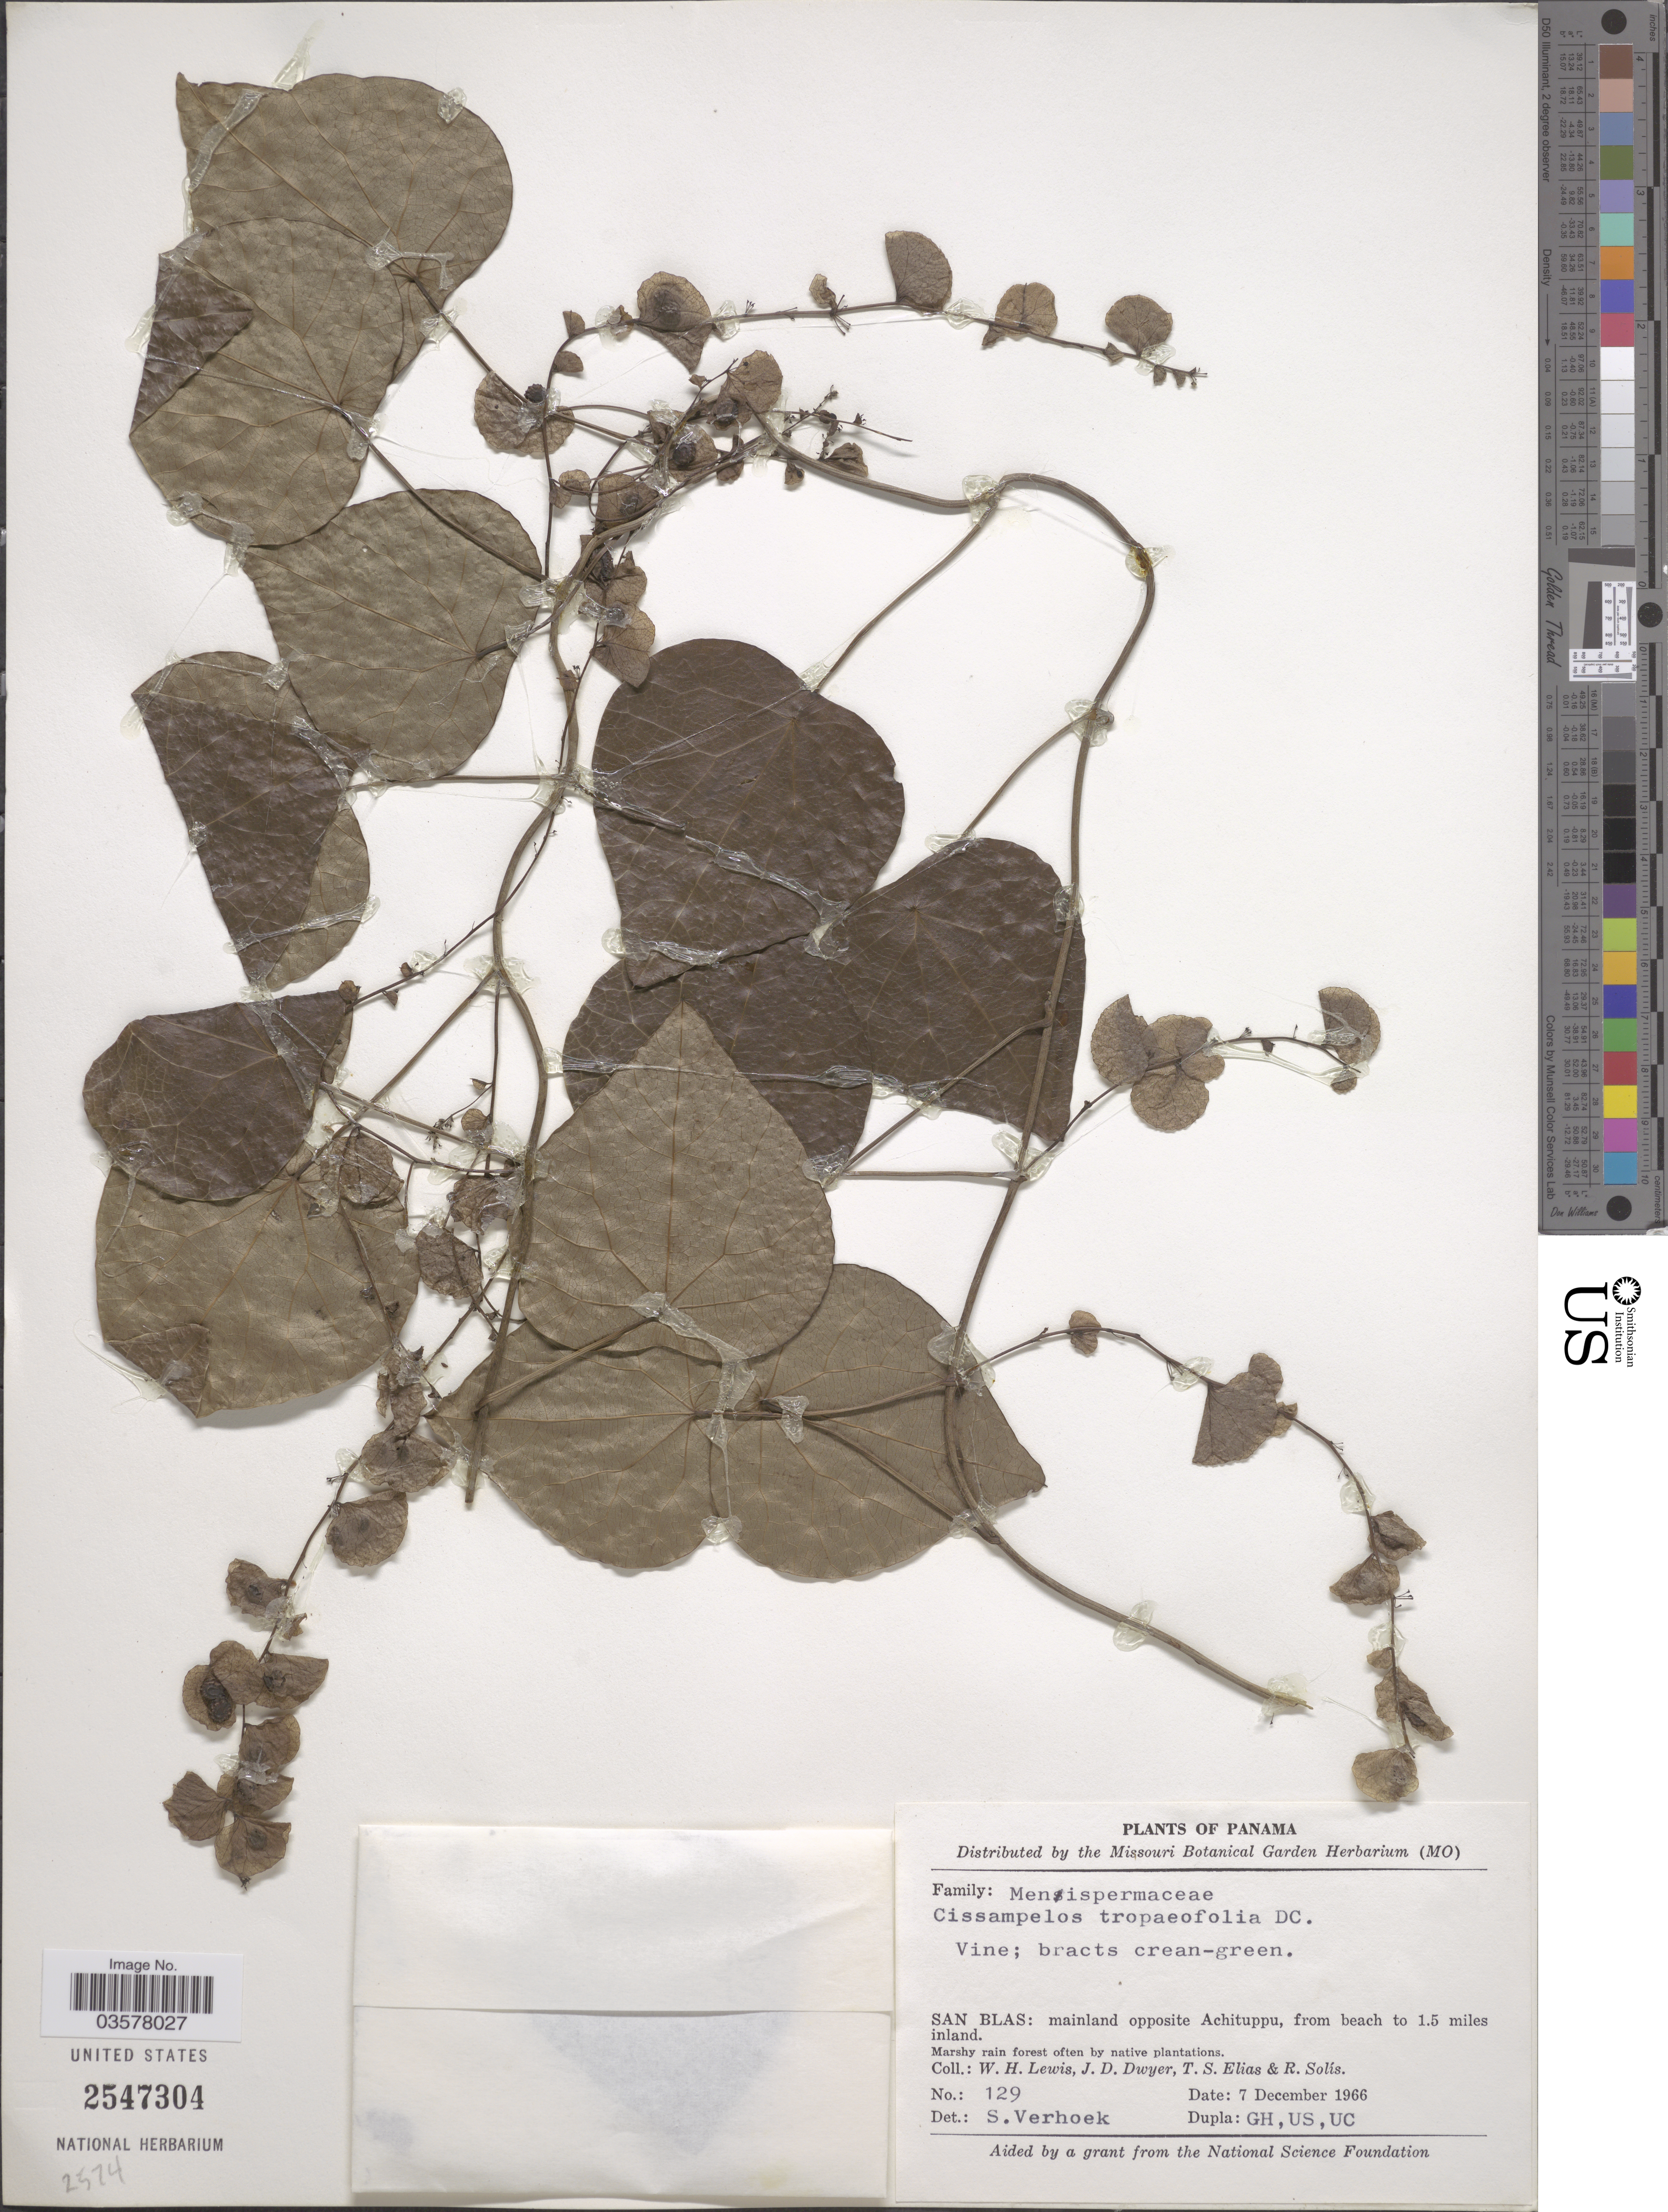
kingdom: Plantae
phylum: Tracheophyta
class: Magnoliopsida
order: Ranunculales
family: Menispermaceae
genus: Cissampelos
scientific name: Cissampelos tropaeolifolia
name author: DC.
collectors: W. H. Lewis, J. D. Dwyer, T. S. Elias & R. Solis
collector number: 129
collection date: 1966-12-07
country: Panama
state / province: Kuna Yala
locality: San Blas: mainland opposite Achituppu, from beach to 1.5 miles inland.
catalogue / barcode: US 2547304